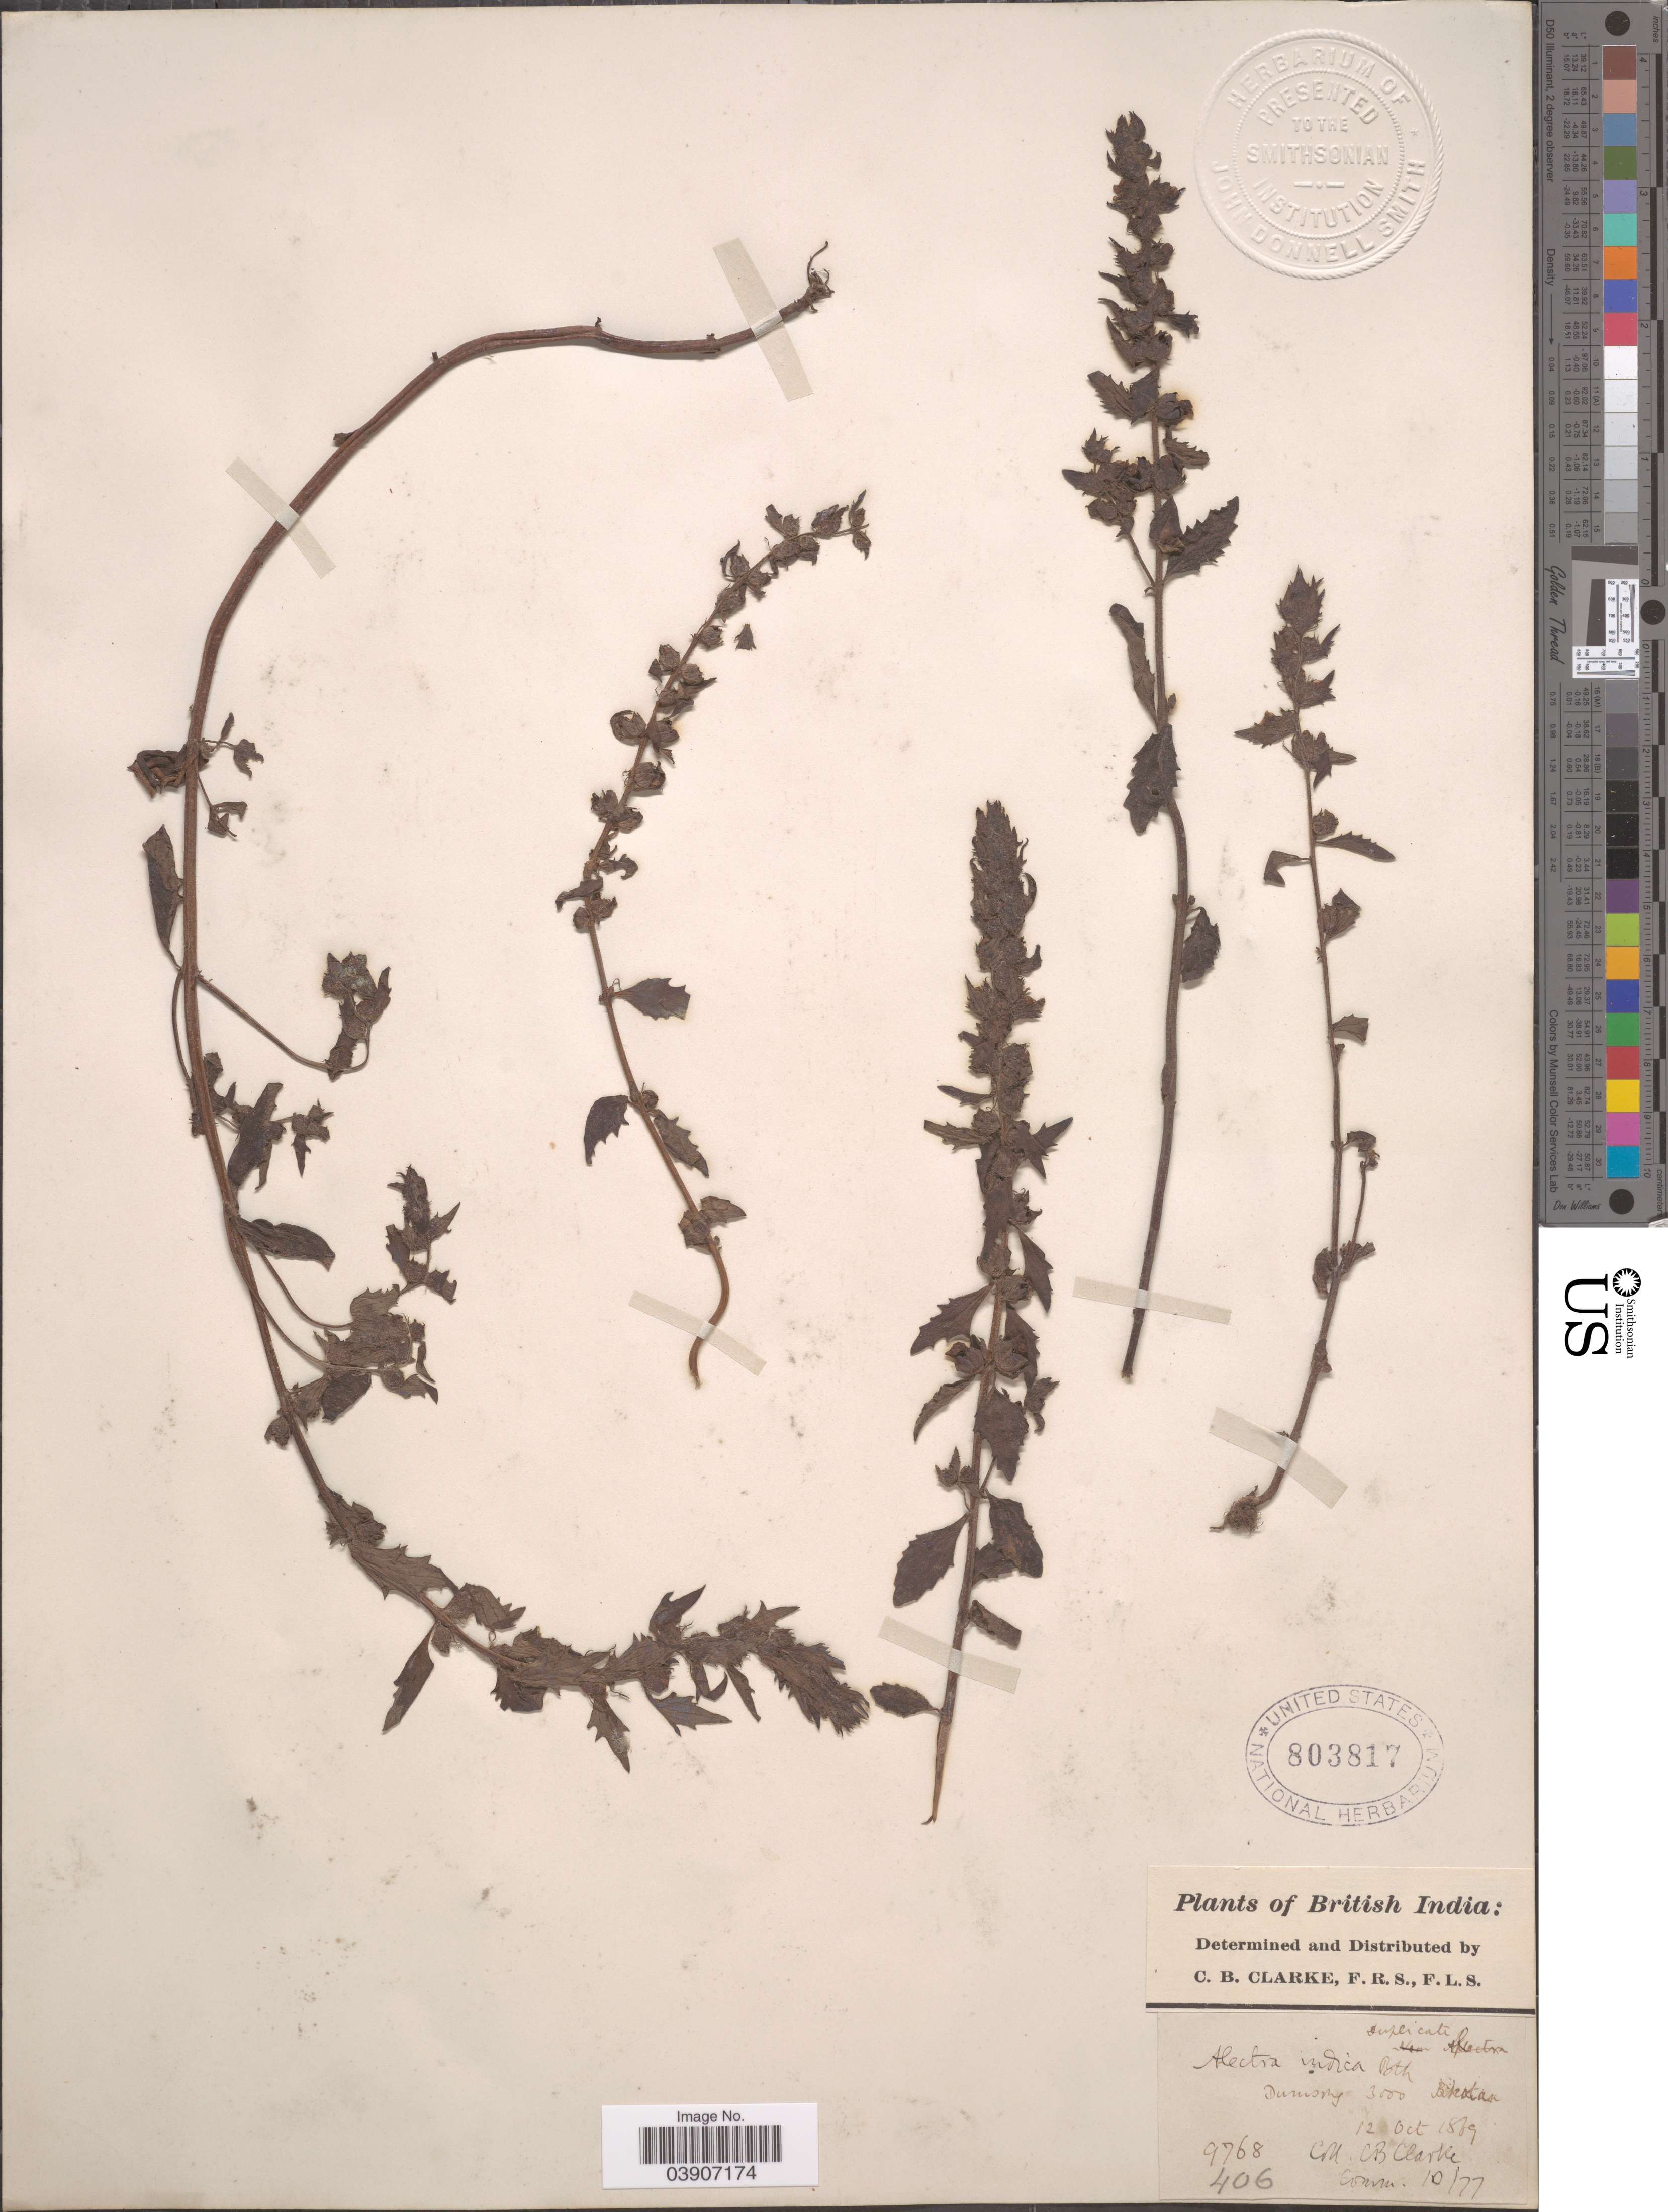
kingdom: Plantae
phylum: Tracheophyta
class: Magnoliopsida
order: Lamiales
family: Orobanchaceae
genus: Alectra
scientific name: Alectra indica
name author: Benth.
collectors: C. B. Clarke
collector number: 9768/406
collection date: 1869-10-12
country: India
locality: British India. Dumsong, Bikata.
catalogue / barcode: US 803817